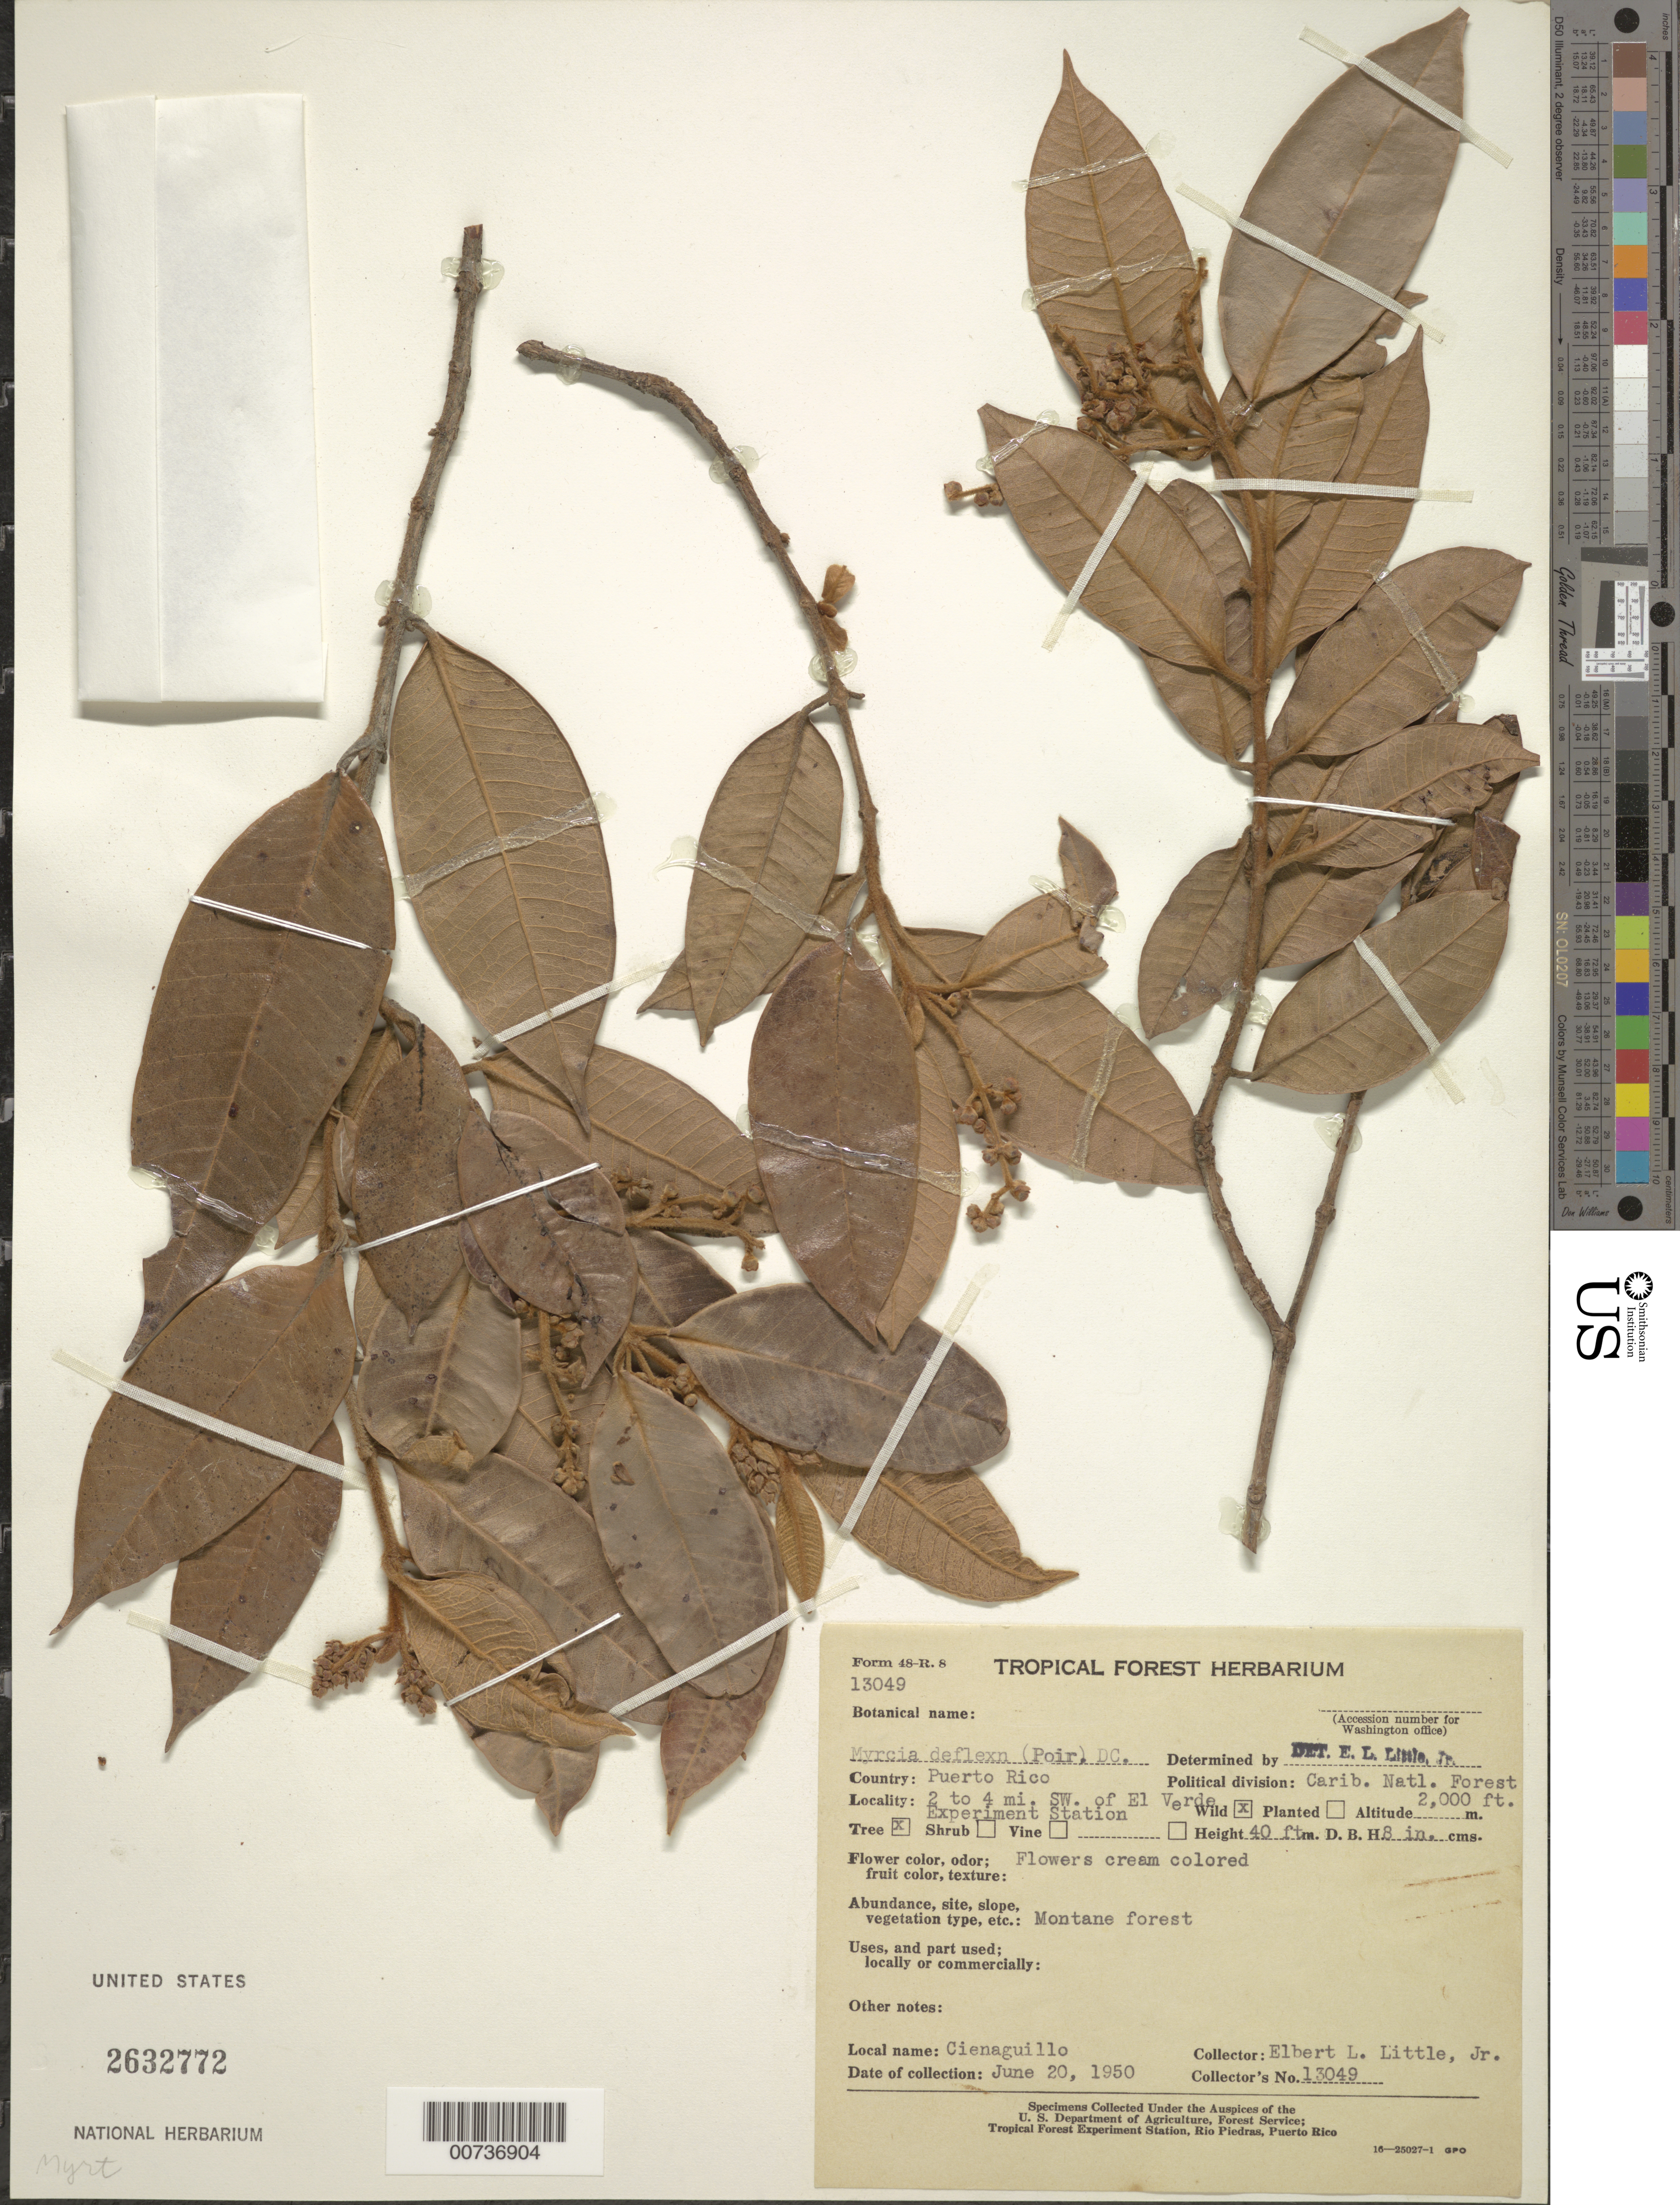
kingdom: Plantae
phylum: Tracheophyta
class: Magnoliopsida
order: Myrtales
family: Myrtaceae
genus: Myrcia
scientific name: Myrcia deflexa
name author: (Poir.) DC.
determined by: Little, Elbert L., Jr., (FSSR), United States Department of Agriculture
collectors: E. L. Little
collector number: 13049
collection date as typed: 20 Jun 1950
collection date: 1950-06-20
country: Puerto Rico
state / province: Río Grande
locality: Caribbean National Forest, 2 to 4 miles SW of El Verde Expt. Station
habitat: Montane forest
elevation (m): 610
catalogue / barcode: US 2632772